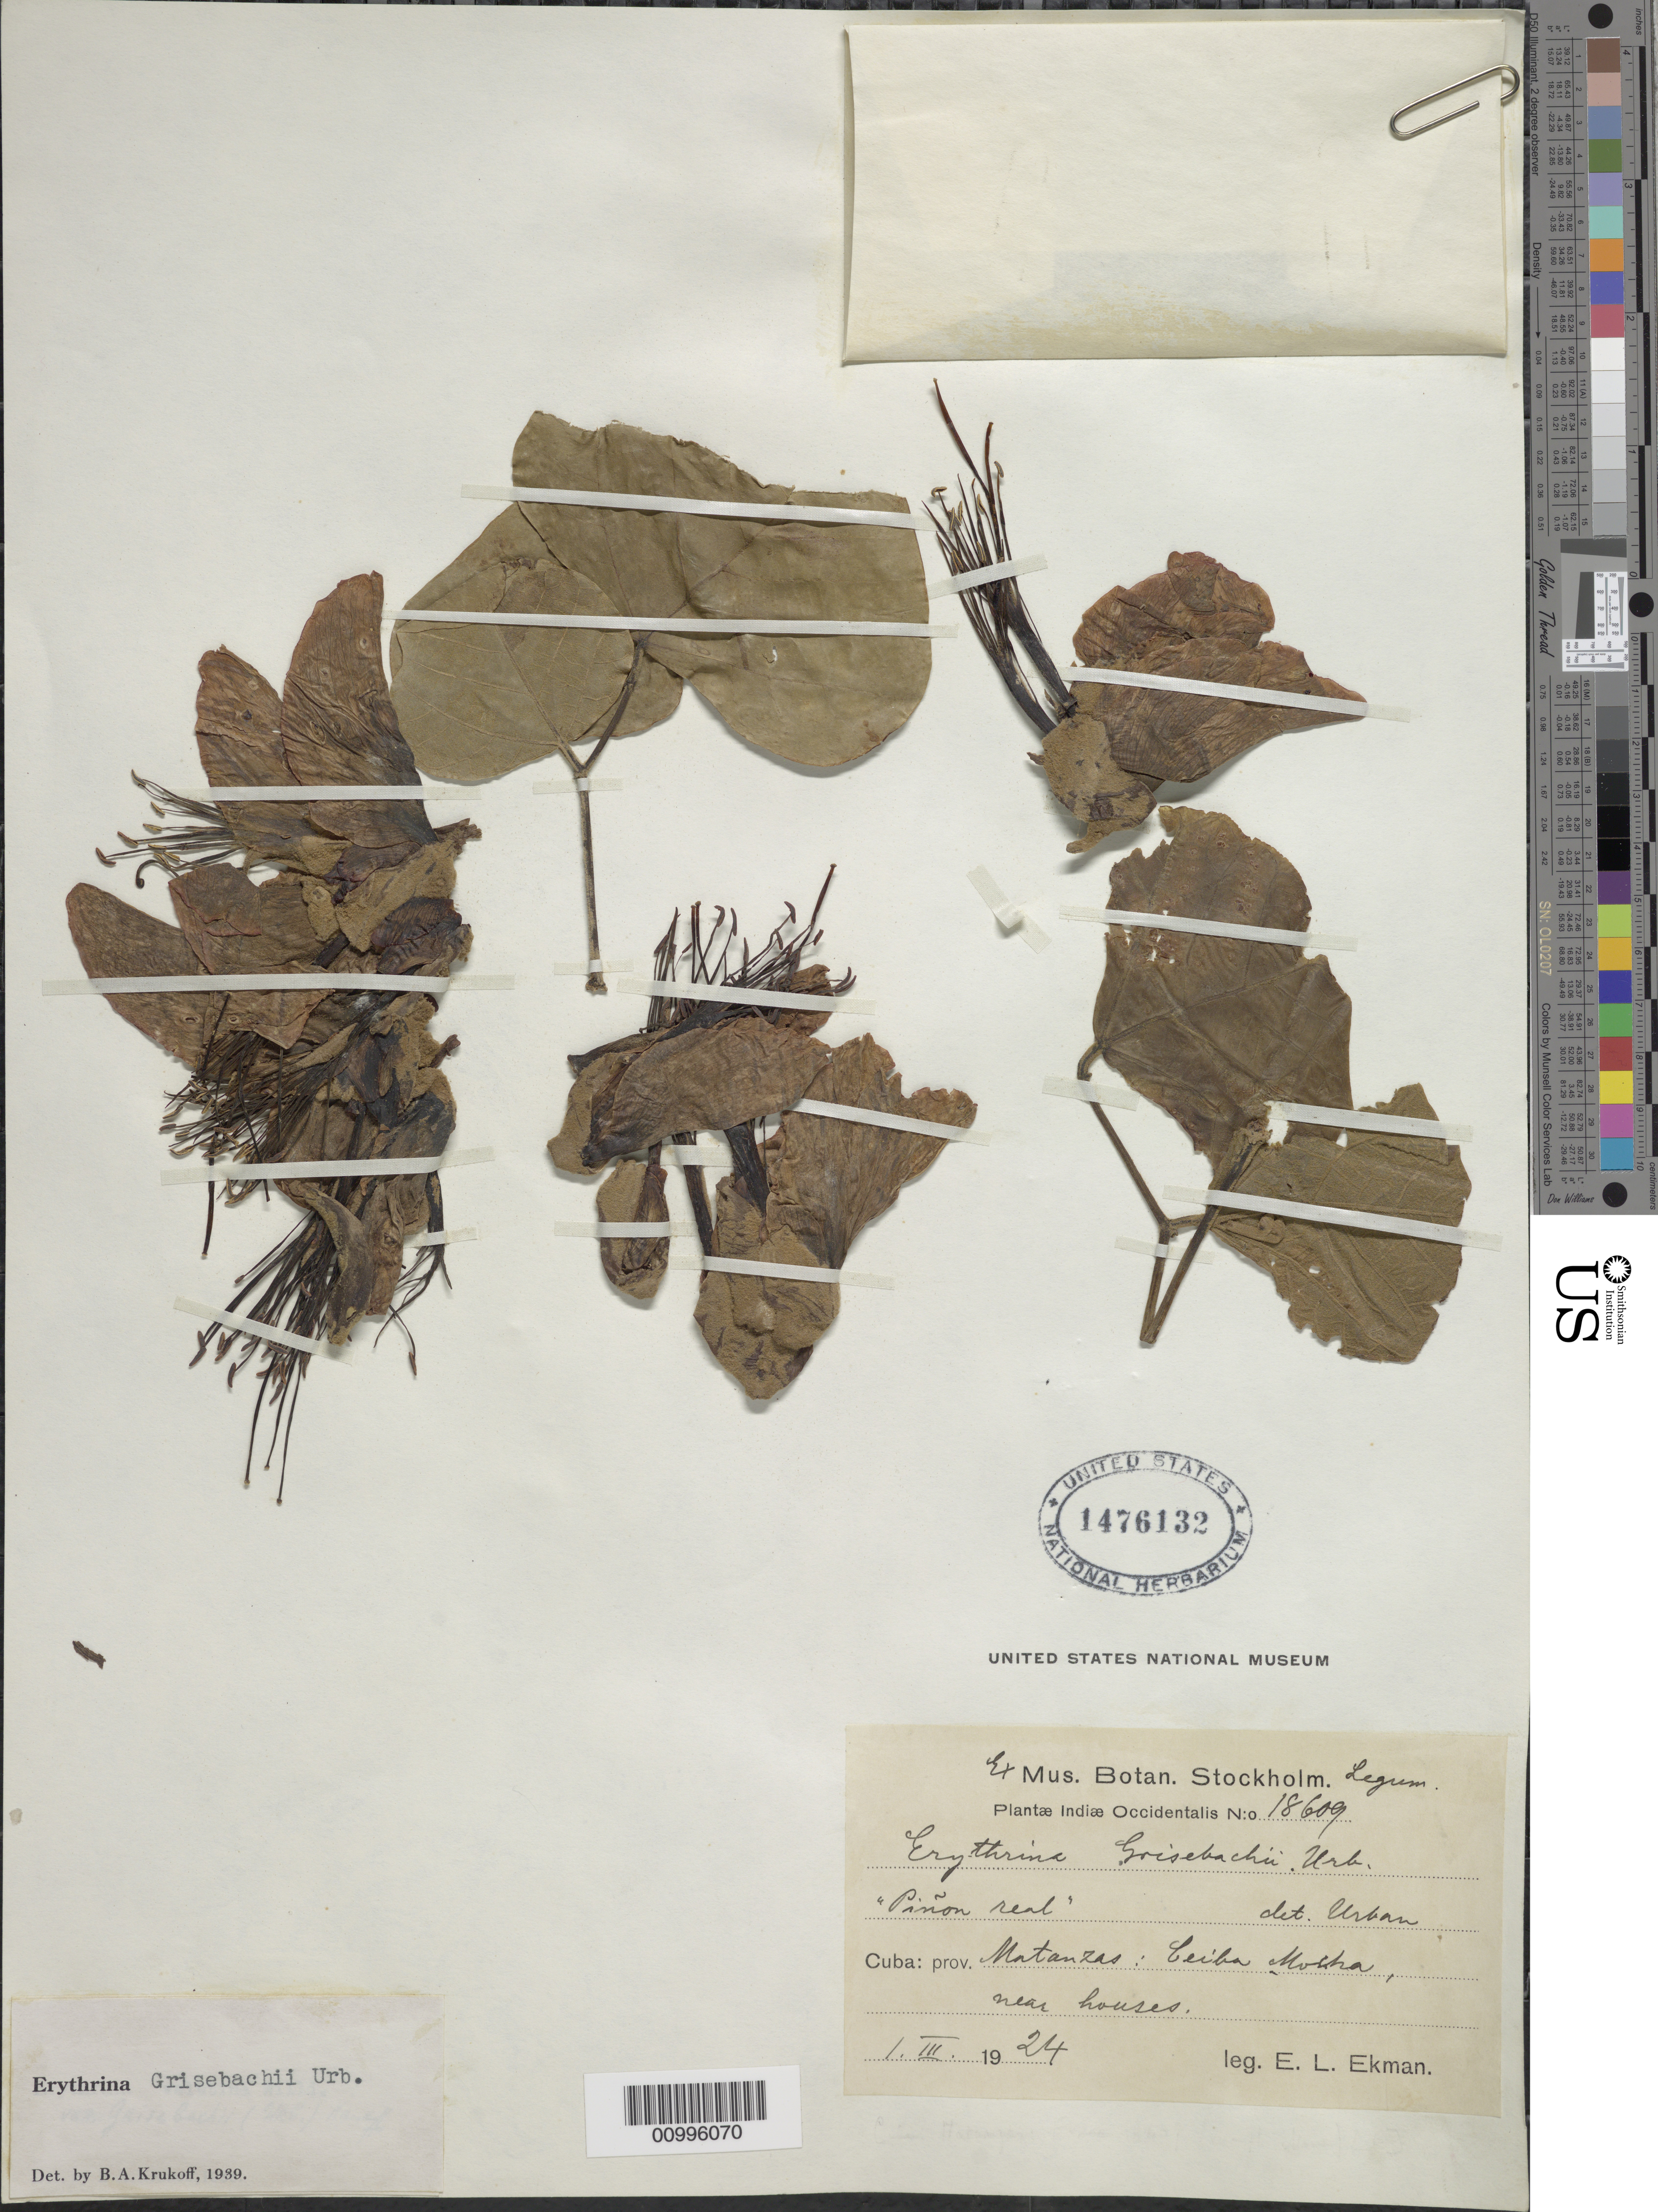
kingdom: Plantae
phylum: Tracheophyta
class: Magnoliopsida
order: Fabales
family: Fabaceae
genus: Erythrina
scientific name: Erythrina grisebachii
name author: Urb.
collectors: E. L. Ekman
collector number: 18609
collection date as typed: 01 Mar 1924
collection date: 1924-03-01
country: Cuba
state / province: Matanzas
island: Cuba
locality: Matanzas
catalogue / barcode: US 1476132